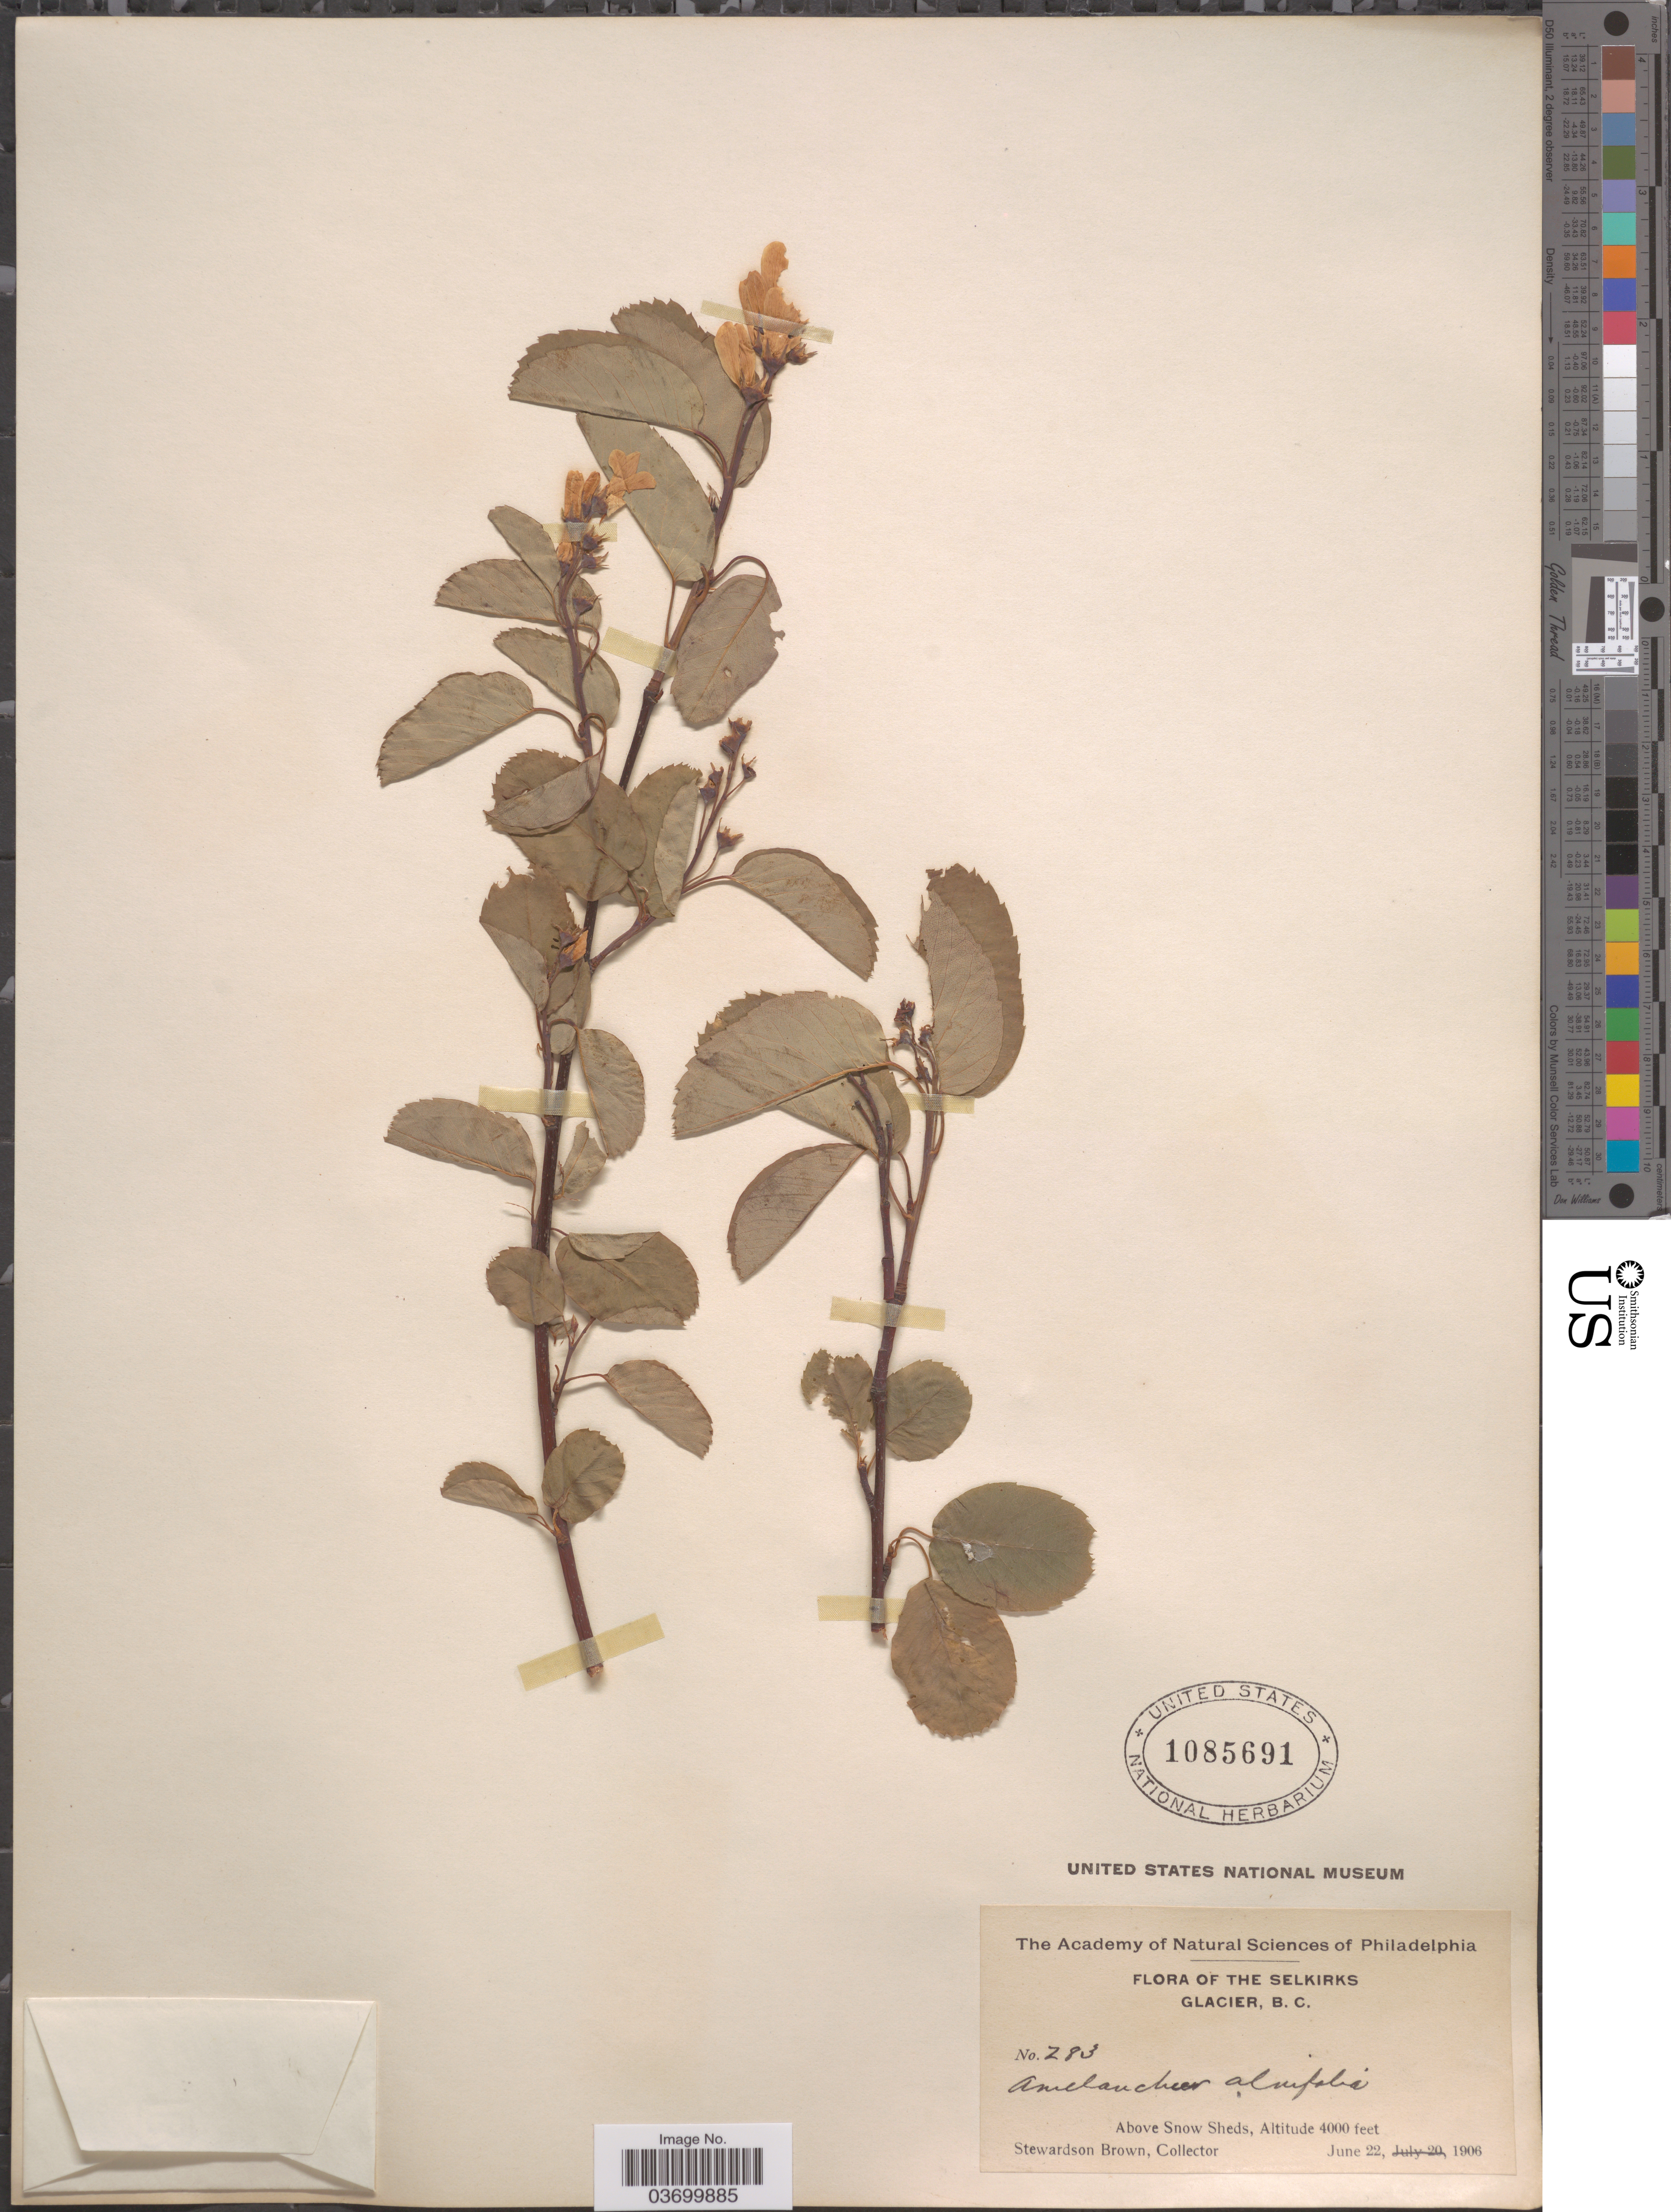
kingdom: Plantae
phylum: Tracheophyta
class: Magnoliopsida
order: Rosales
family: Rosaceae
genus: Amelanchier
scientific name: Amelanchier alnifolia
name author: (Nutt.) Nutt. ex M. Roem.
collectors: S. Brown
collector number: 283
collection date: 1906-06-22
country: Canada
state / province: British Columbia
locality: The Selkirks Glacier. Above Snow Sheds.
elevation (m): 1219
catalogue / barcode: US 1085691